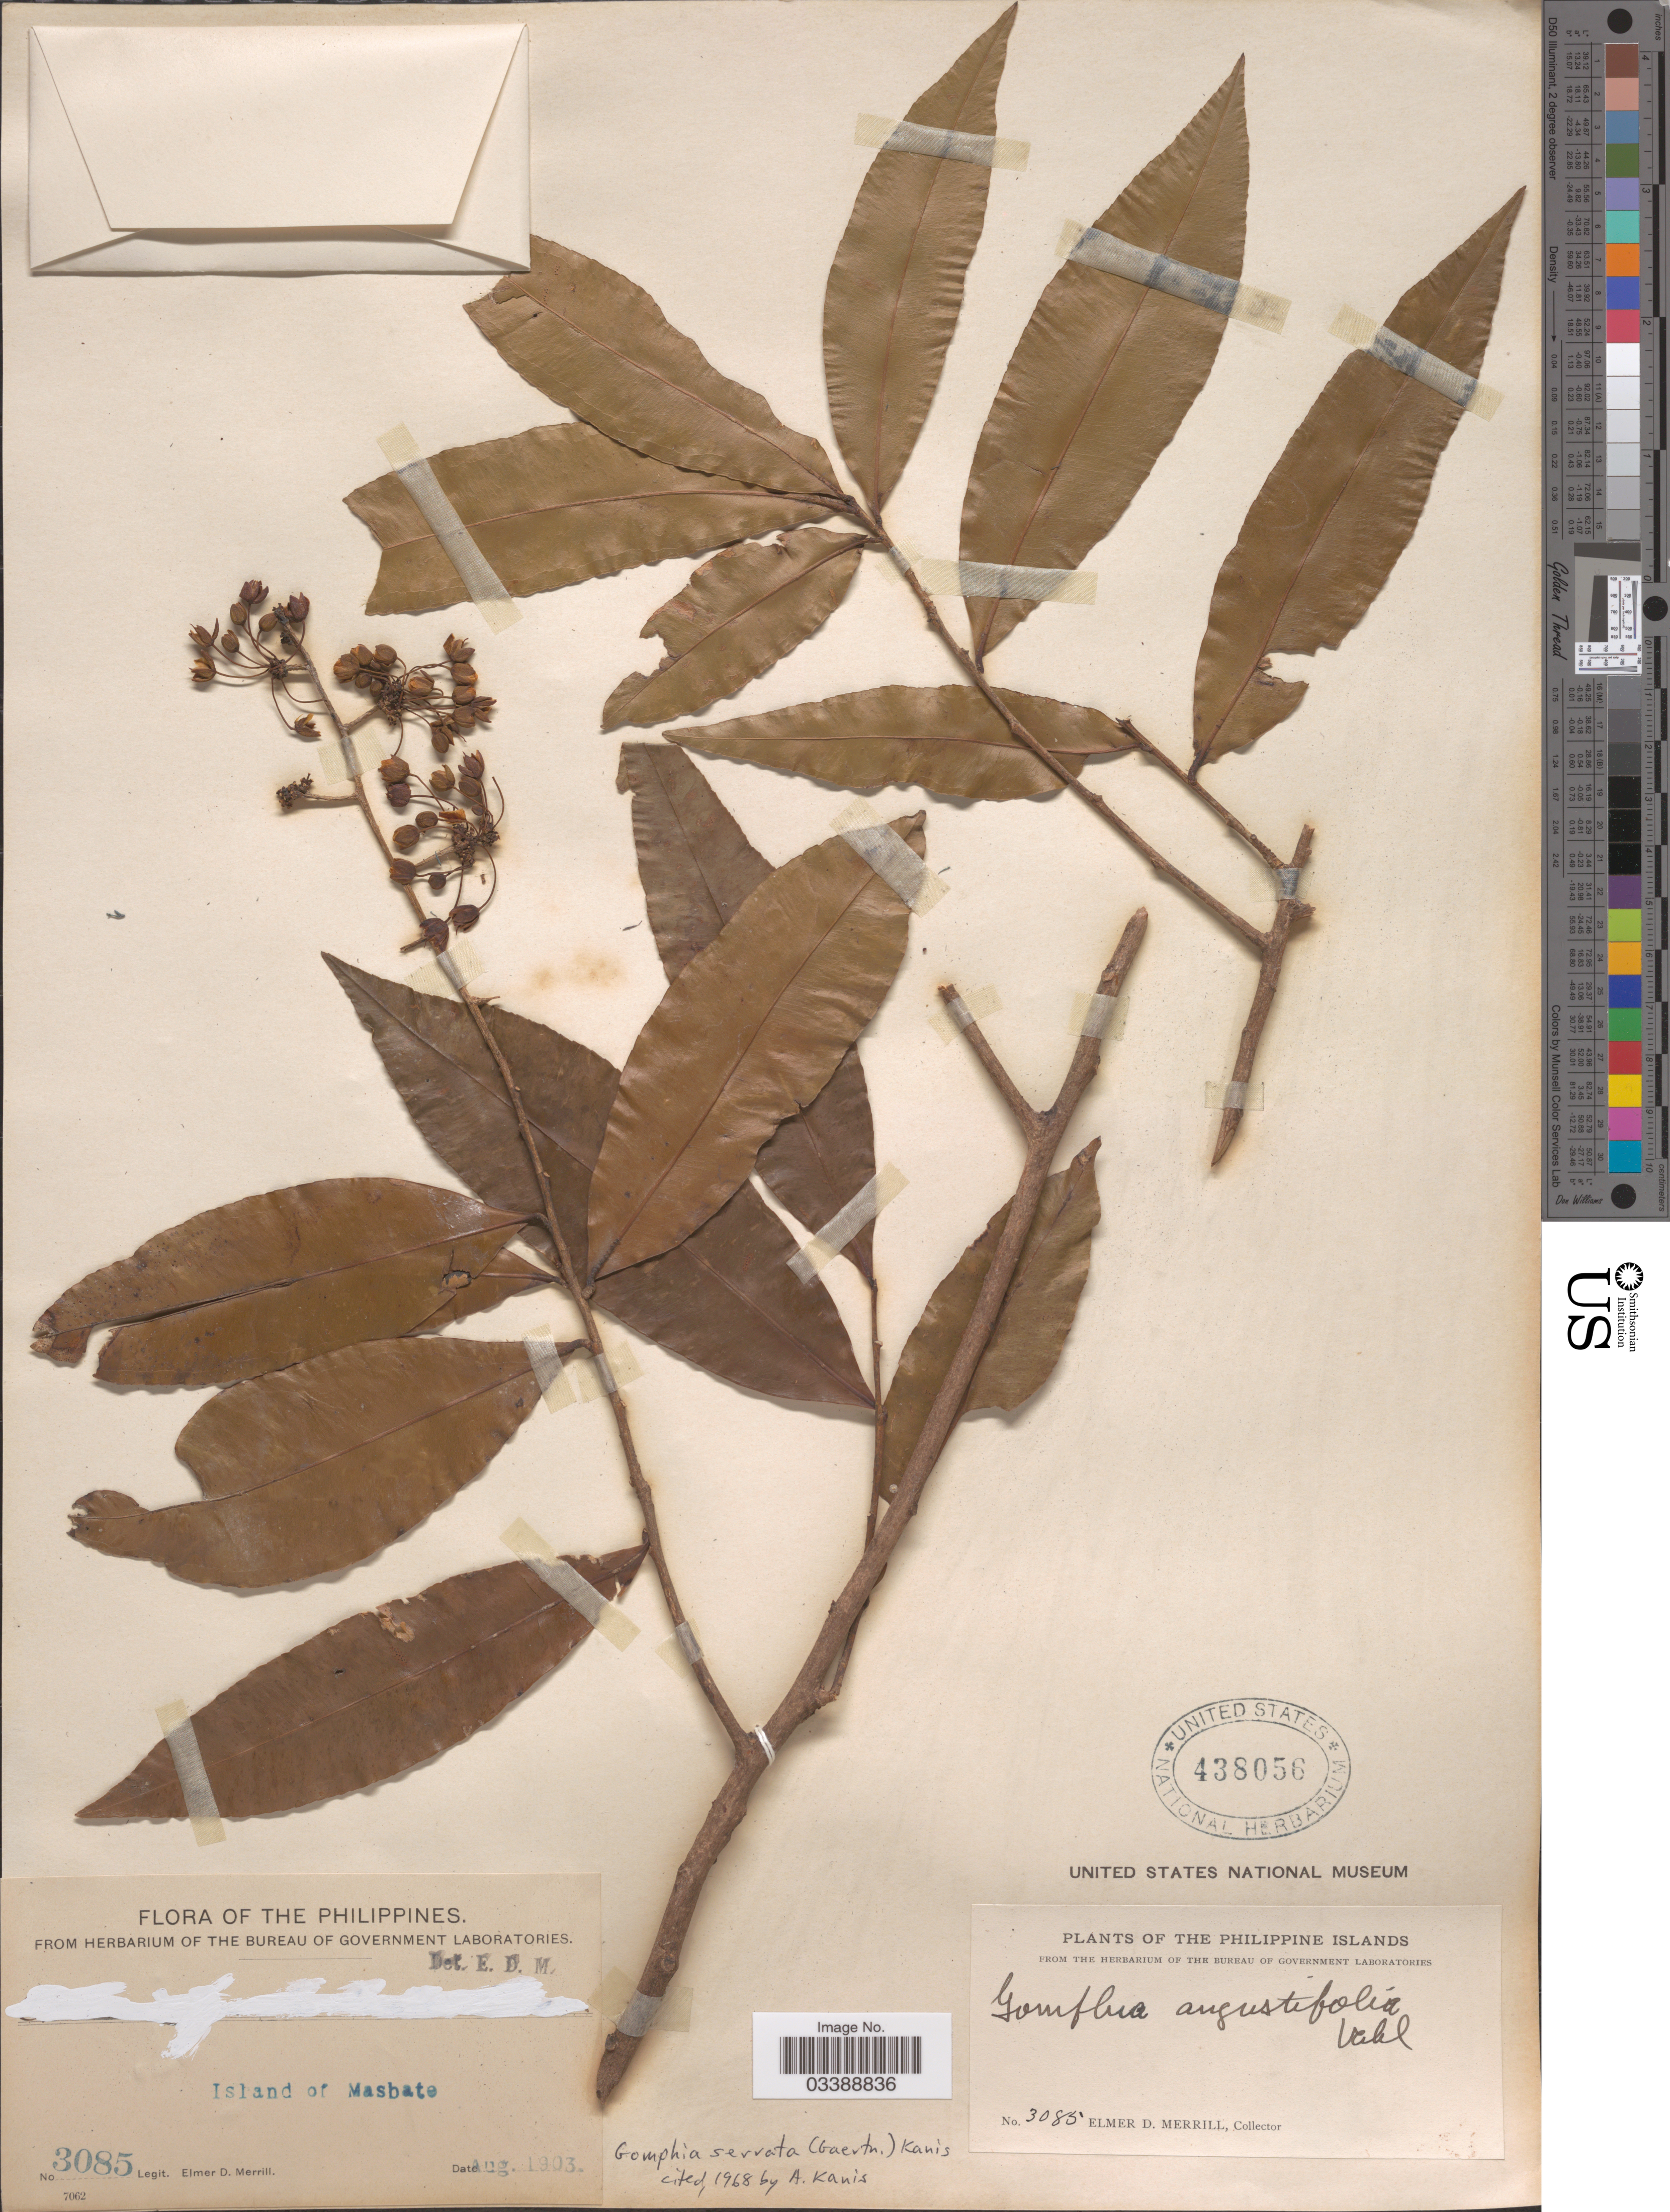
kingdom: Plantae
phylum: Tracheophyta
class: Magnoliopsida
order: Malpighiales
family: Ochnaceae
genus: Campylospermum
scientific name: Campylospermum serratum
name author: (Gaertn.) Bittrich & M.C.E. Amaral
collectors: E. D. Merrill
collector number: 3085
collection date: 1903-08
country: Philippines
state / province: Bicol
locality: Island of Masbate.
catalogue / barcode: US 438056